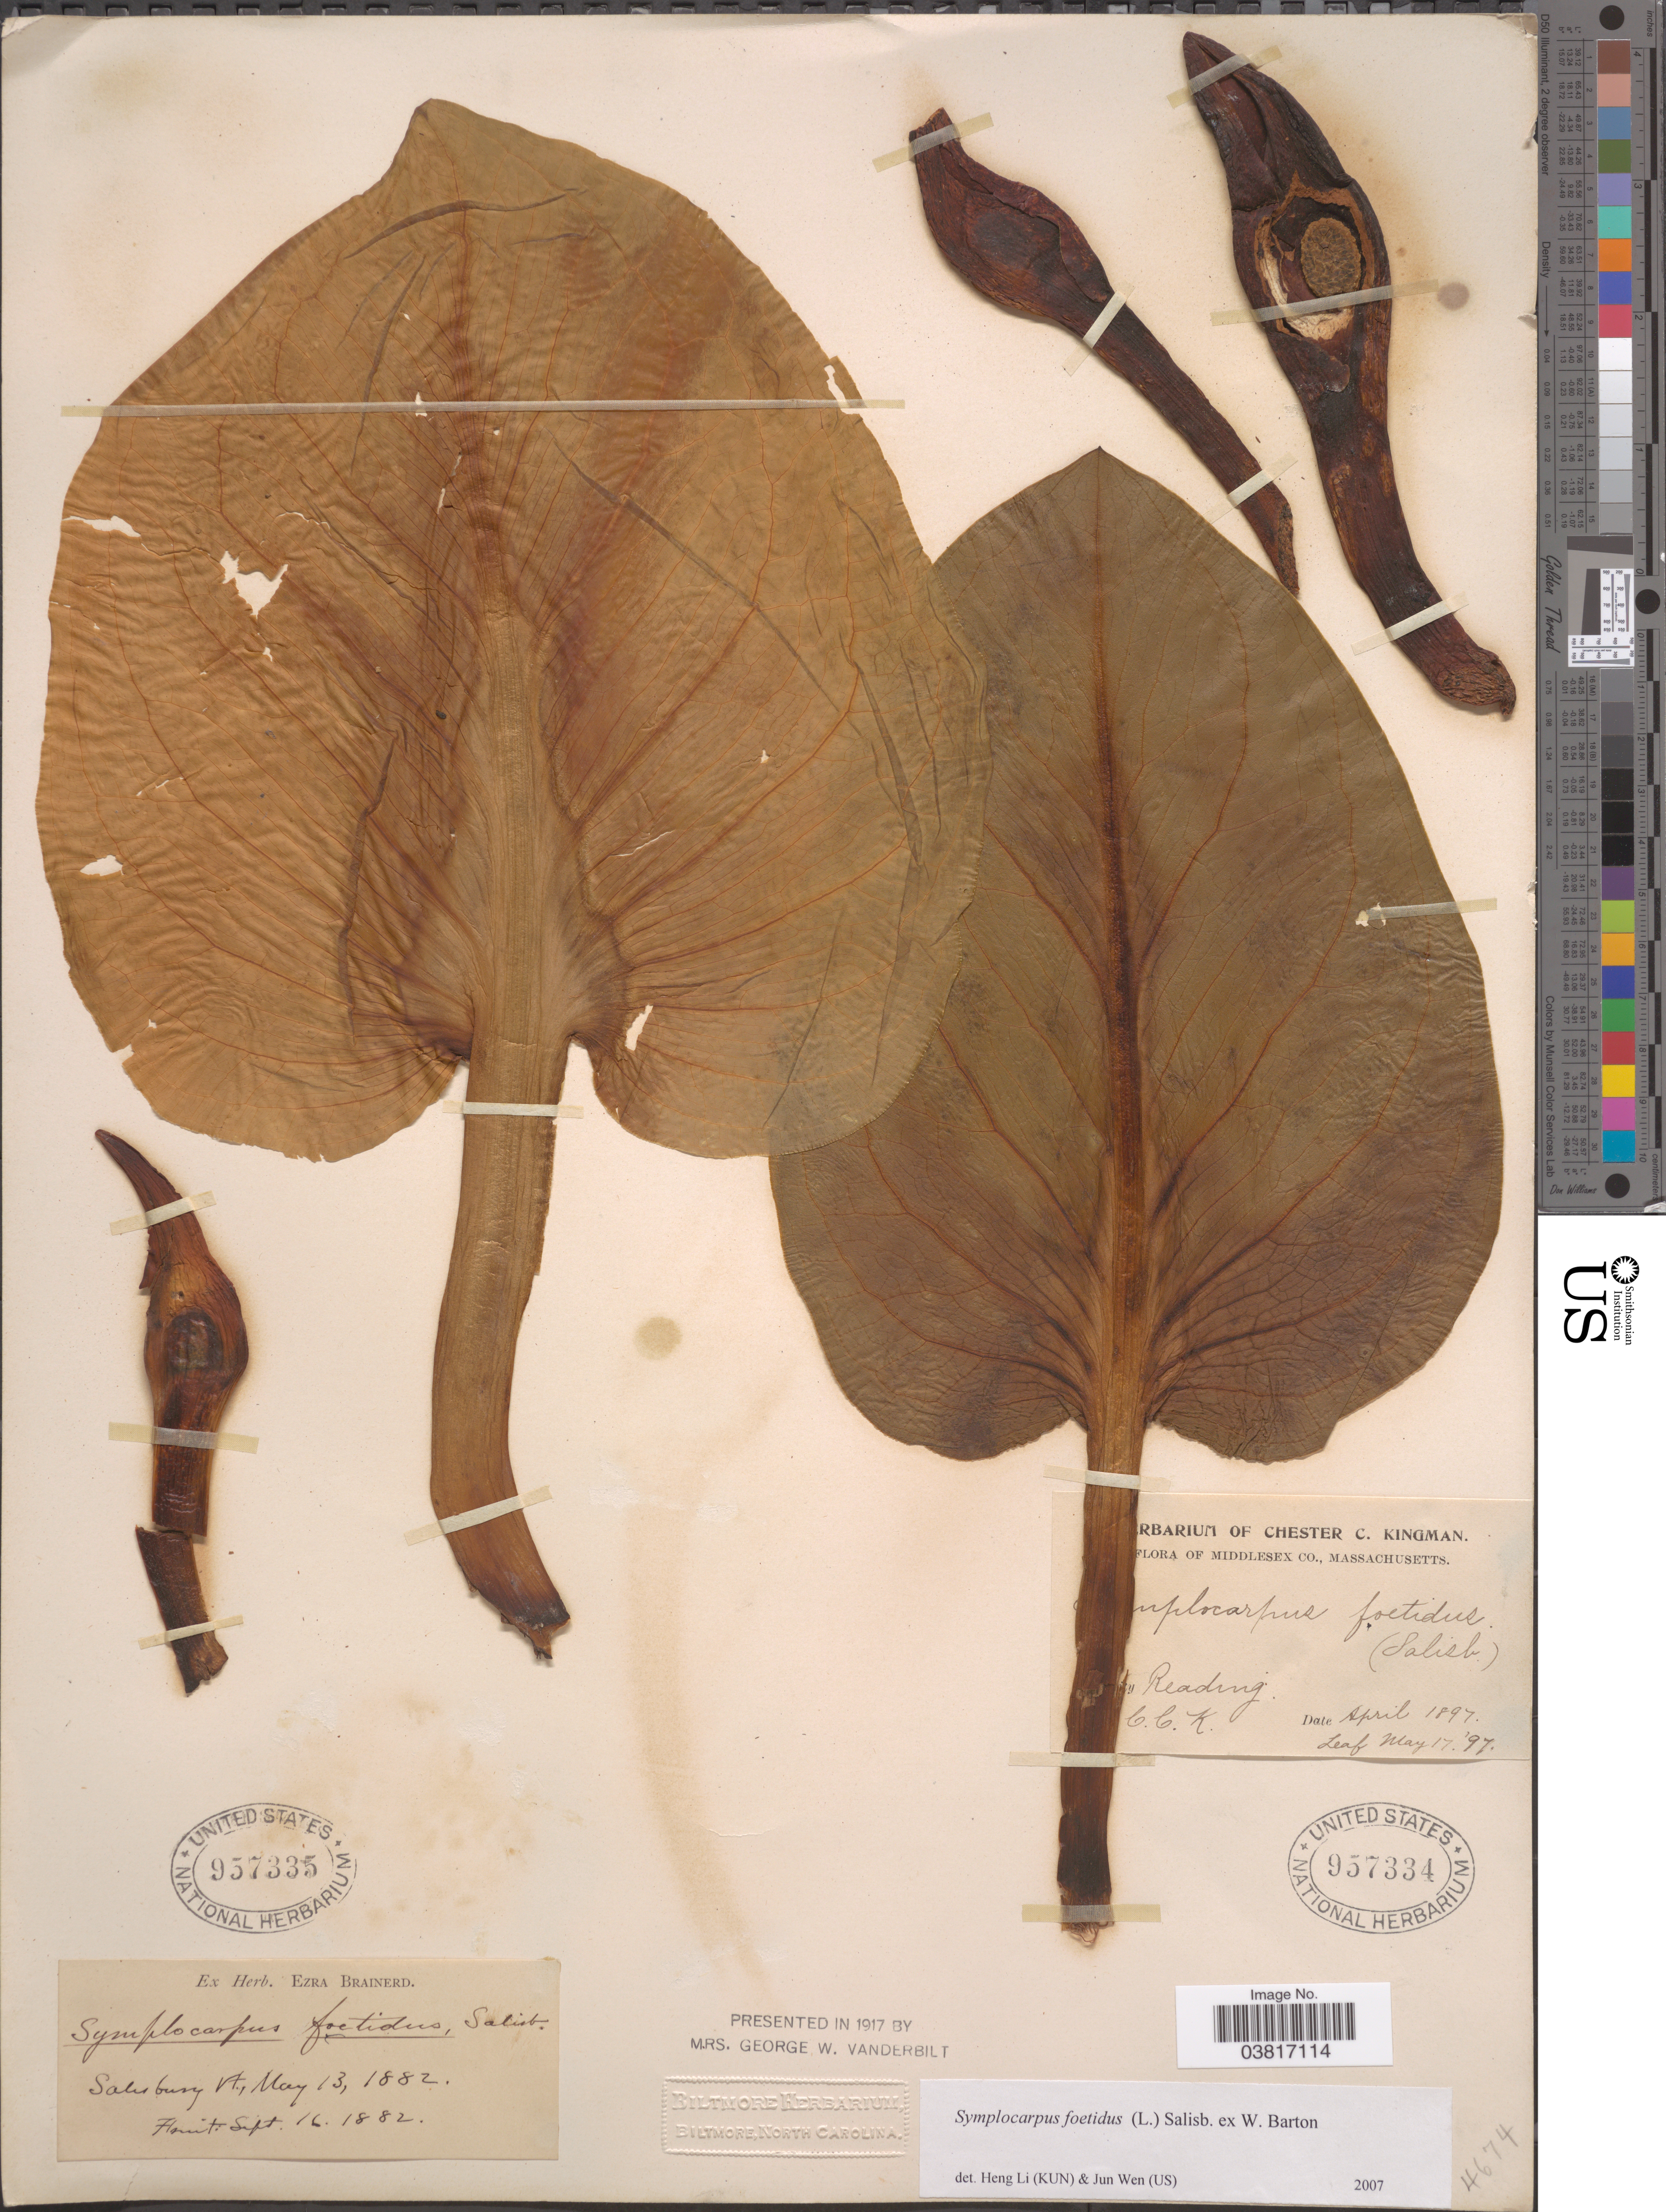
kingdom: Plantae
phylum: Tracheophyta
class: Liliopsida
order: Alismatales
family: Araceae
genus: Symplocarpus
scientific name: Symplocarpus foetidus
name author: (L.) W. Salisb. ex W.P.C. Barton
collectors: ex herb. Ezra Brainerd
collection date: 1882-05-13/1882-09-16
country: United States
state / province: Vermont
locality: Salisbury.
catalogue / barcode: US 957335